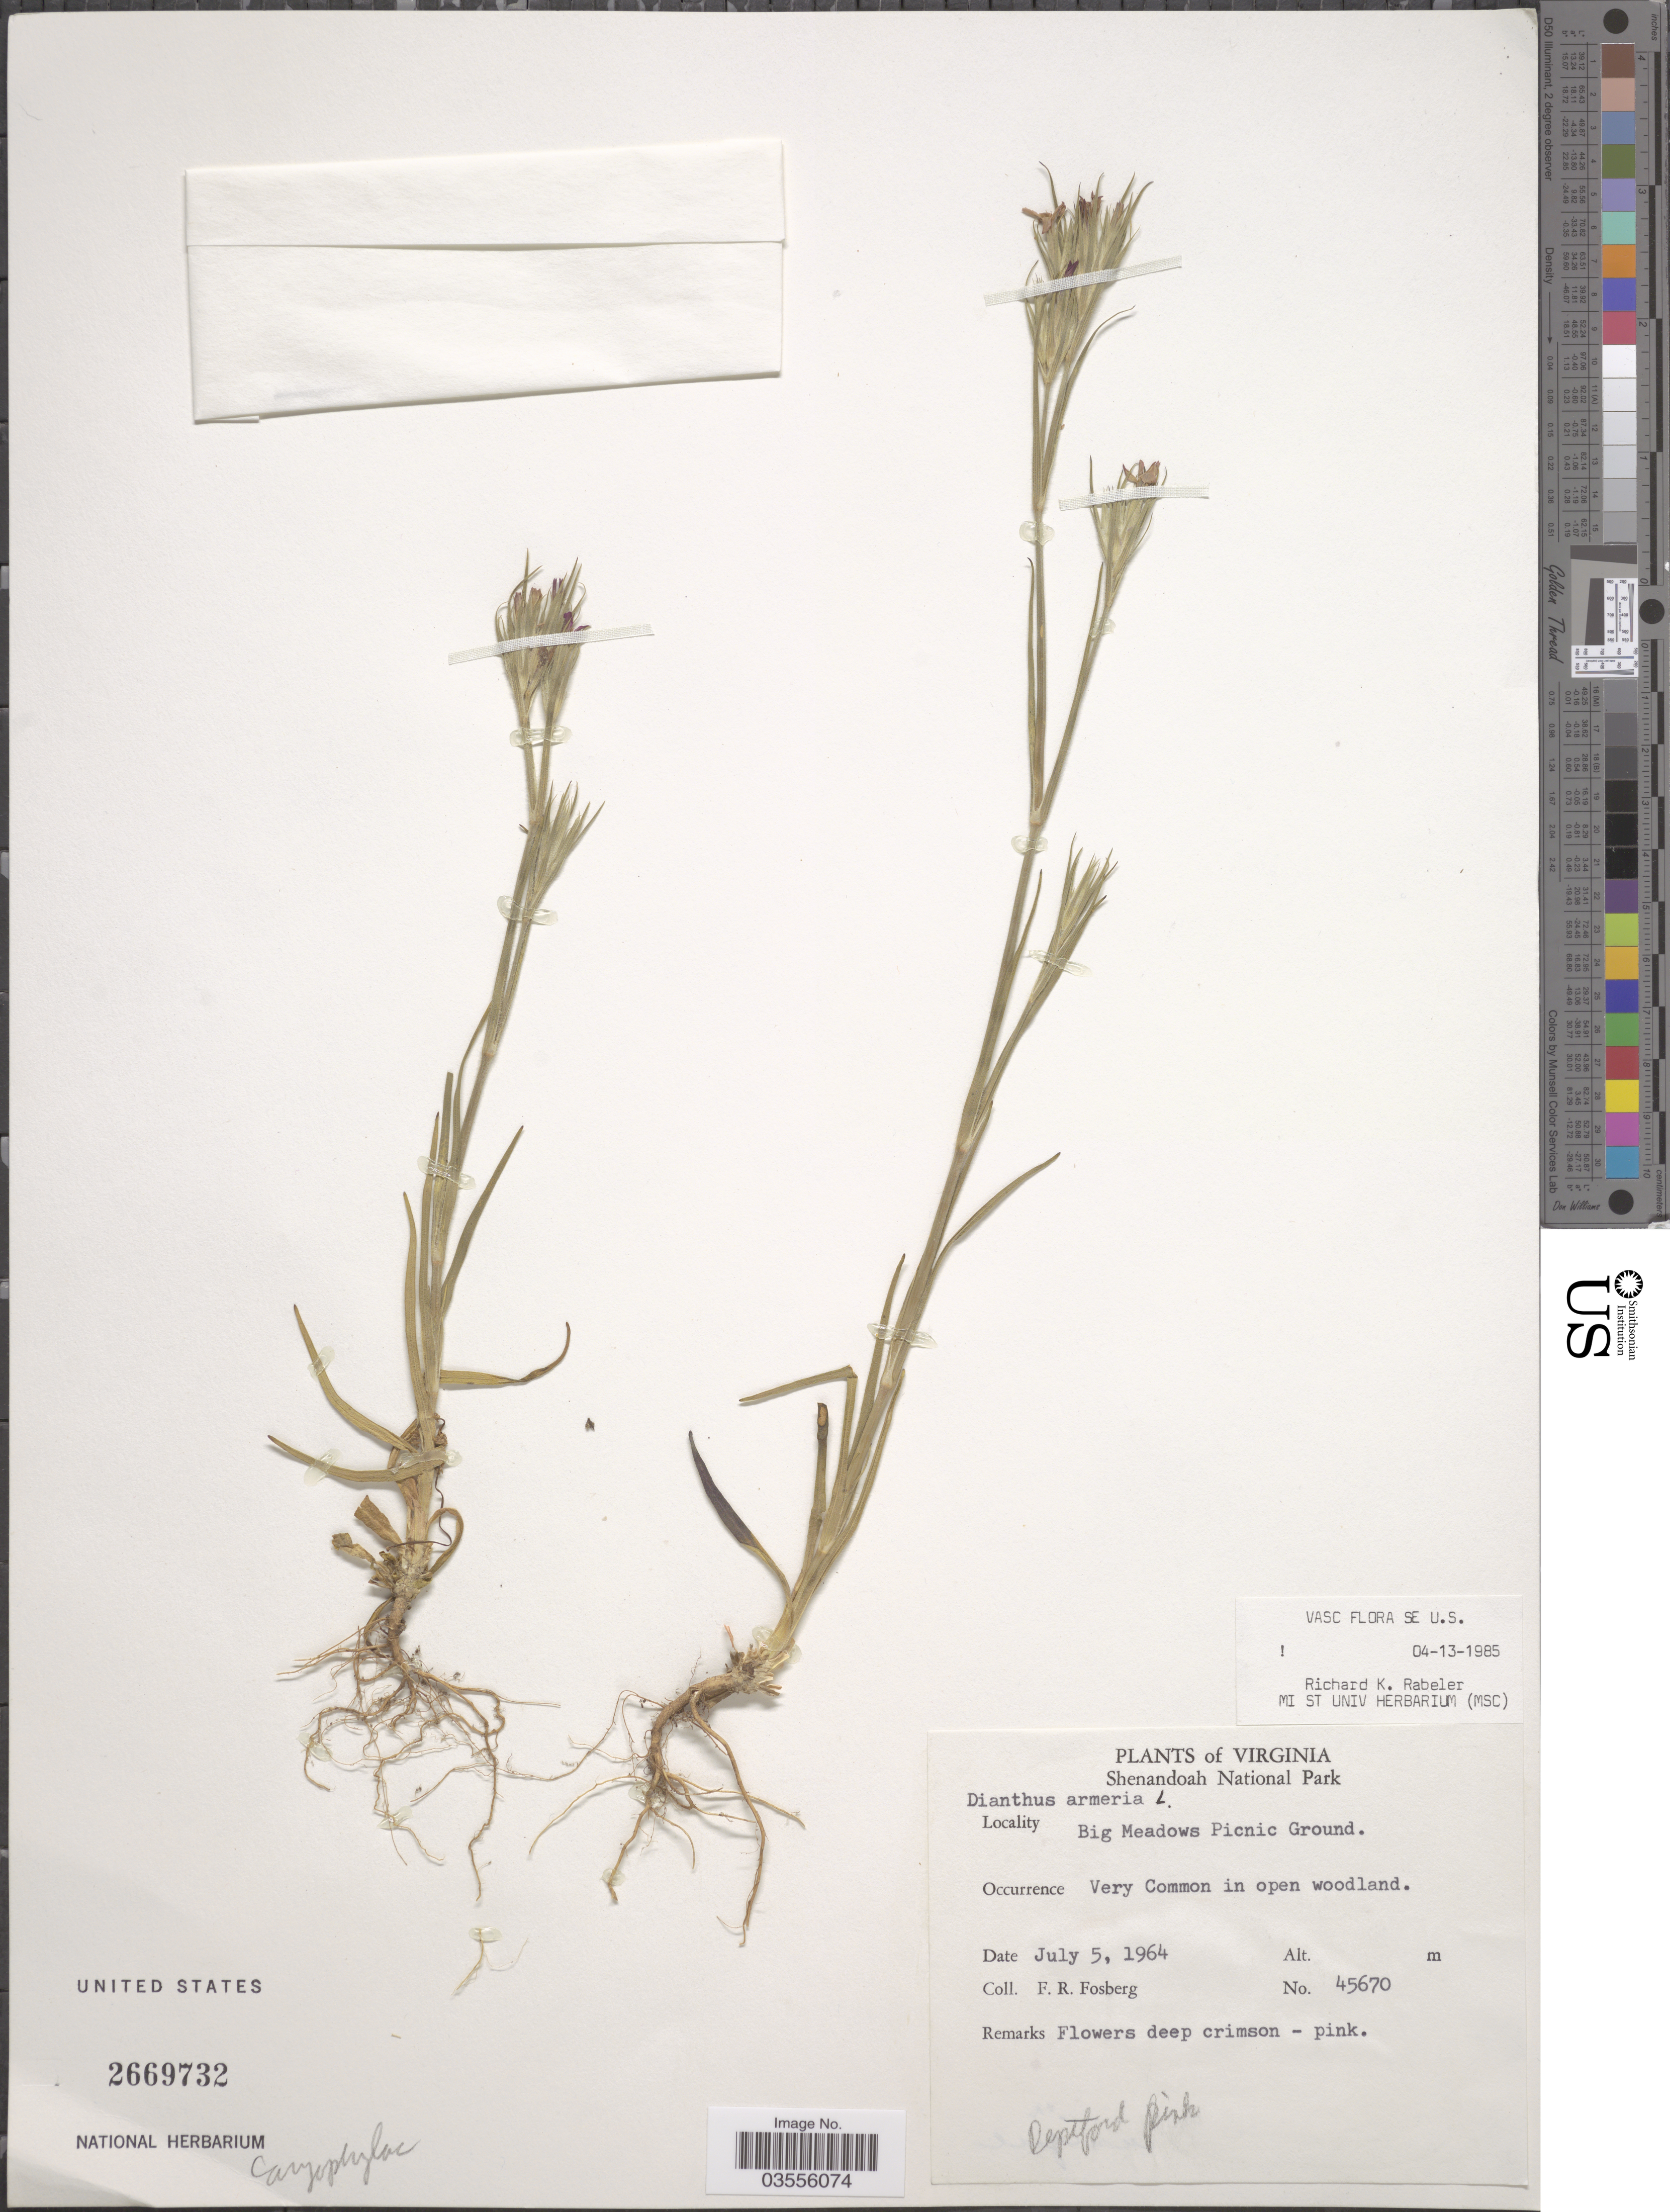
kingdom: Plantae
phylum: Tracheophyta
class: Magnoliopsida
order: Caryophyllales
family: Caryophyllaceae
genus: Dianthus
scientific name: Dianthus armeria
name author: L.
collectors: F. R. Fosberg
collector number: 45670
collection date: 1964-07-05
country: United States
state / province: Virginia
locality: Shenandoah National Park. Big Meadows Picnic Ground.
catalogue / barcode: US 2669732